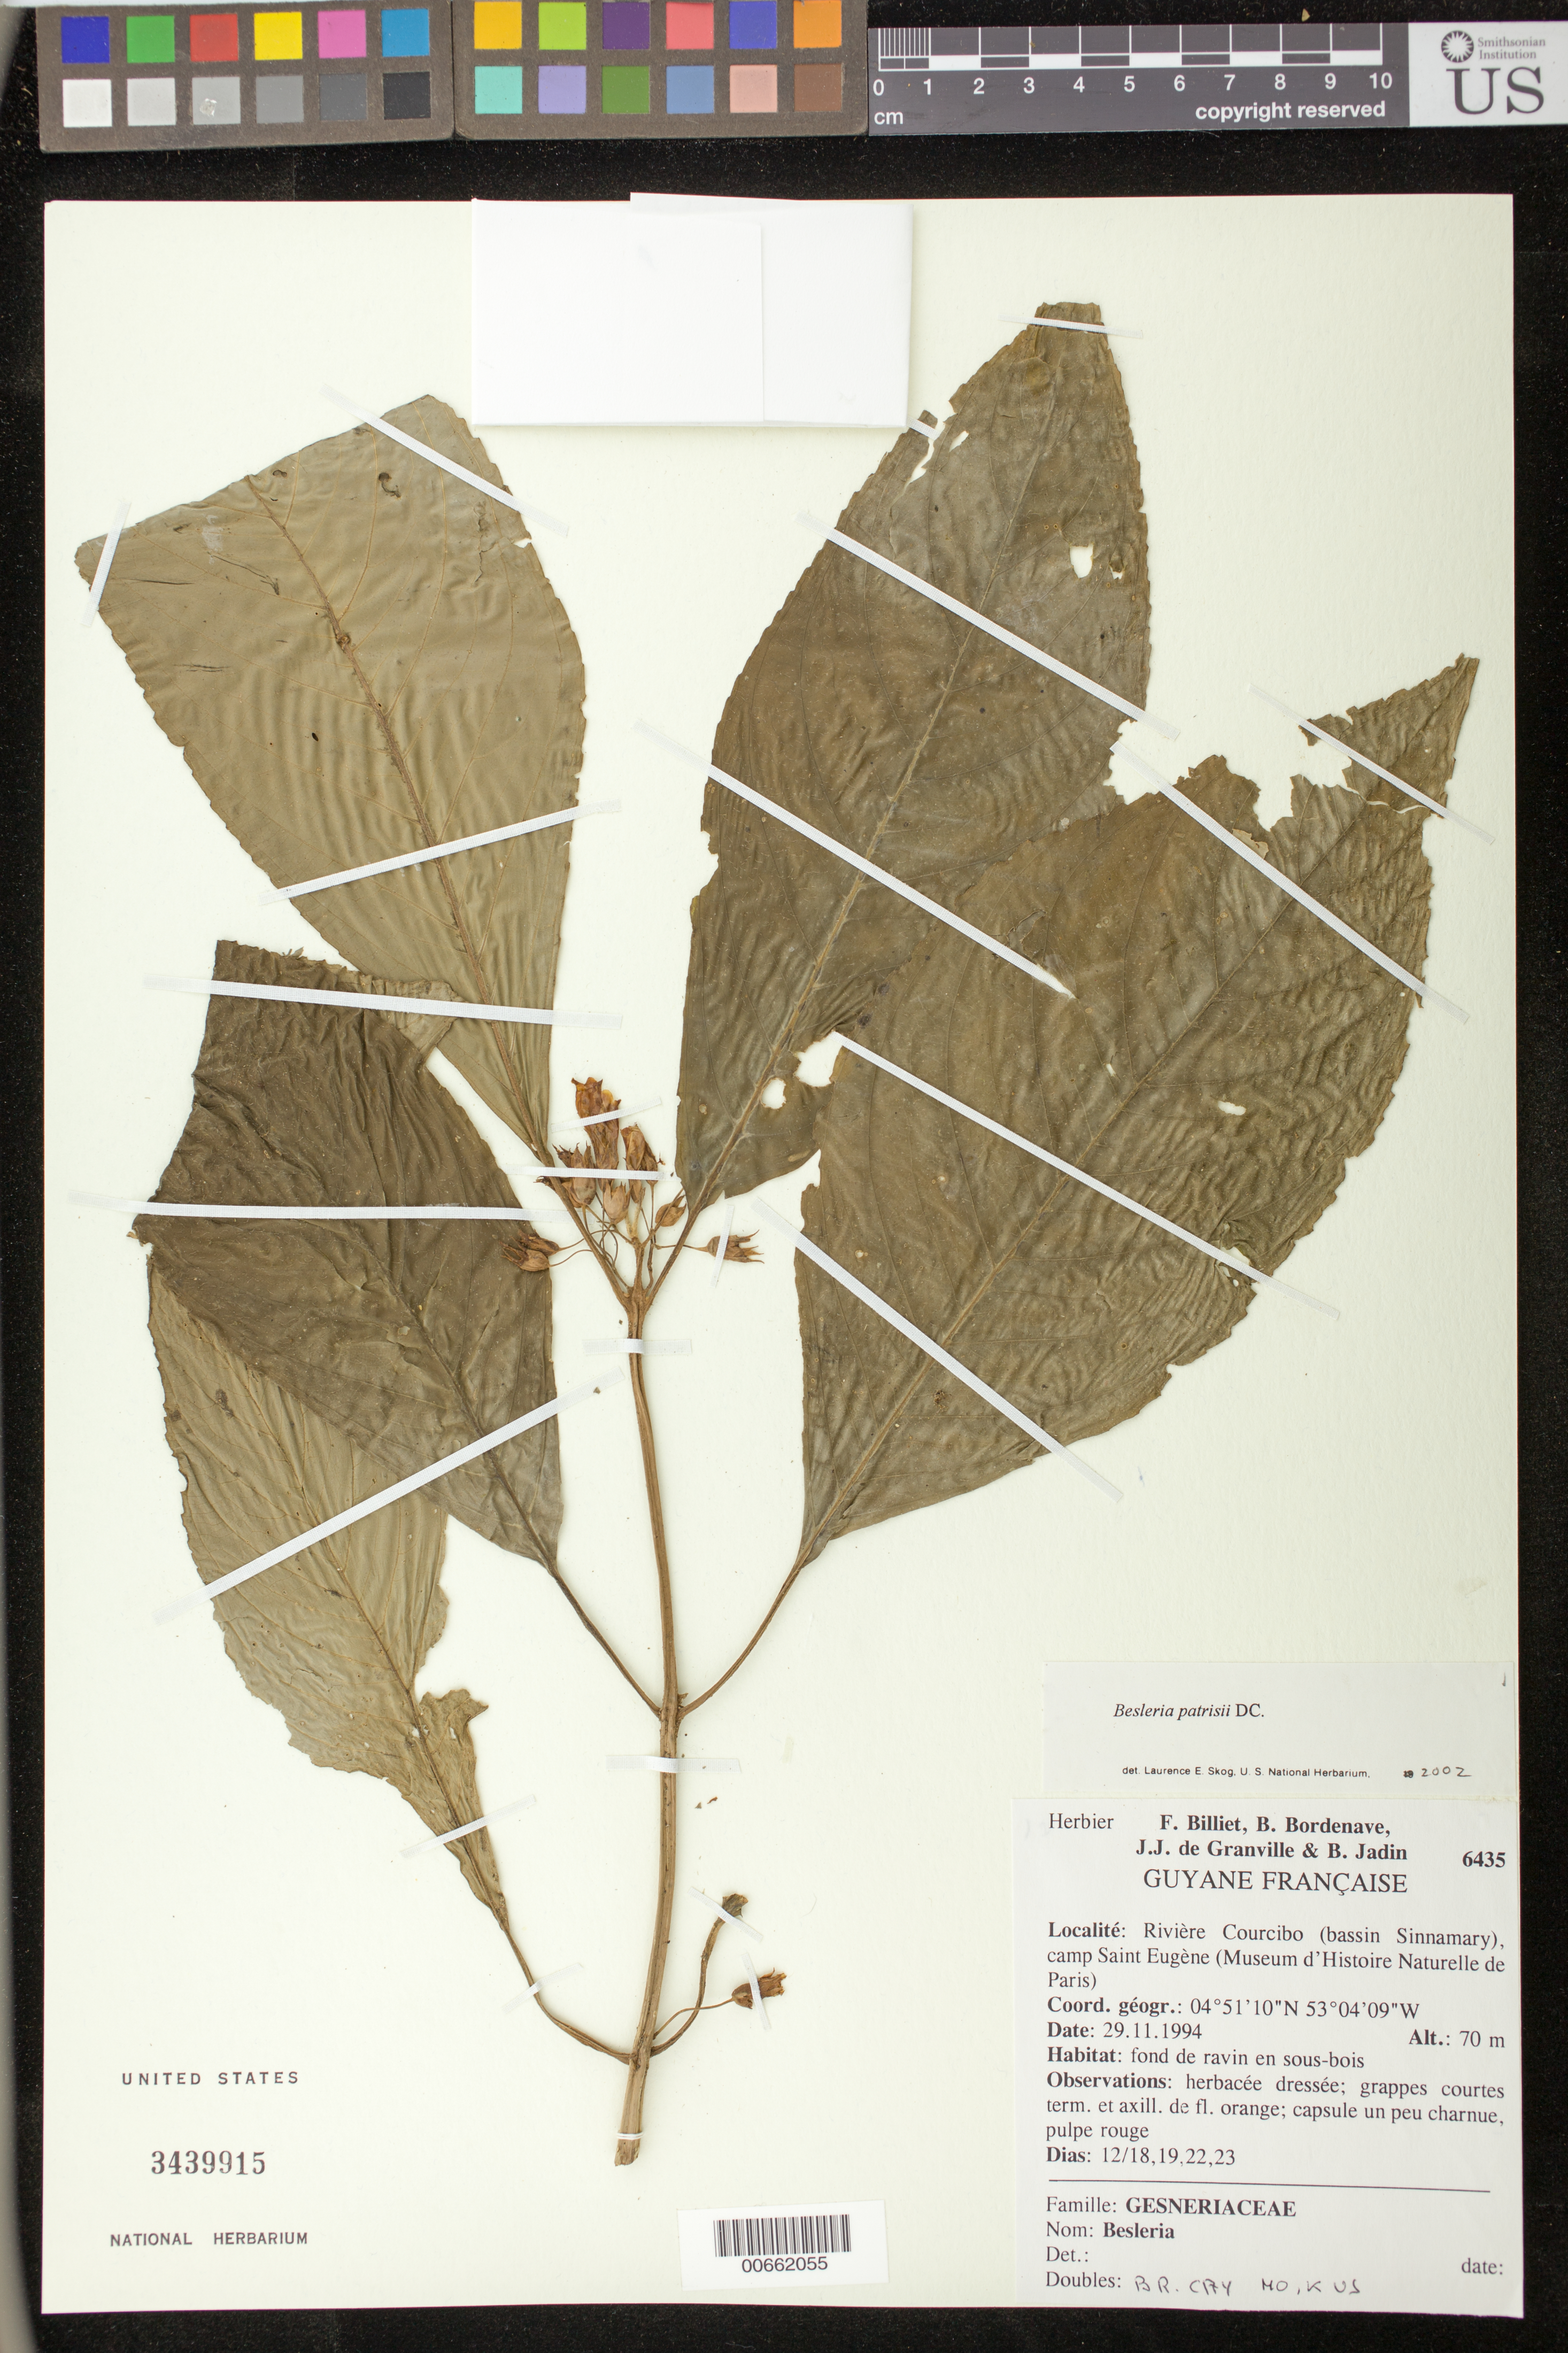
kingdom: Plantae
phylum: Tracheophyta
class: Magnoliopsida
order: Lamiales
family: Gesneriaceae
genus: Besleria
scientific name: Besleria patrisii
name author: DC.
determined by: Skog, Laurence E.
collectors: F. Billiet, B. Bordenave, G. Cremers, J.-J. de Granville & B. Jadin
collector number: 6435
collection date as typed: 29 Nov 1994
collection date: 1994-11-29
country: French Guiana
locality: Rivière Courcibo (bassin Sinnamary), camp Saint Eugène (Museum d'Histoire Naturelle de Paris)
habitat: Fond de ravin en sous-bois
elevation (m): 70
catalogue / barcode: US 3439915